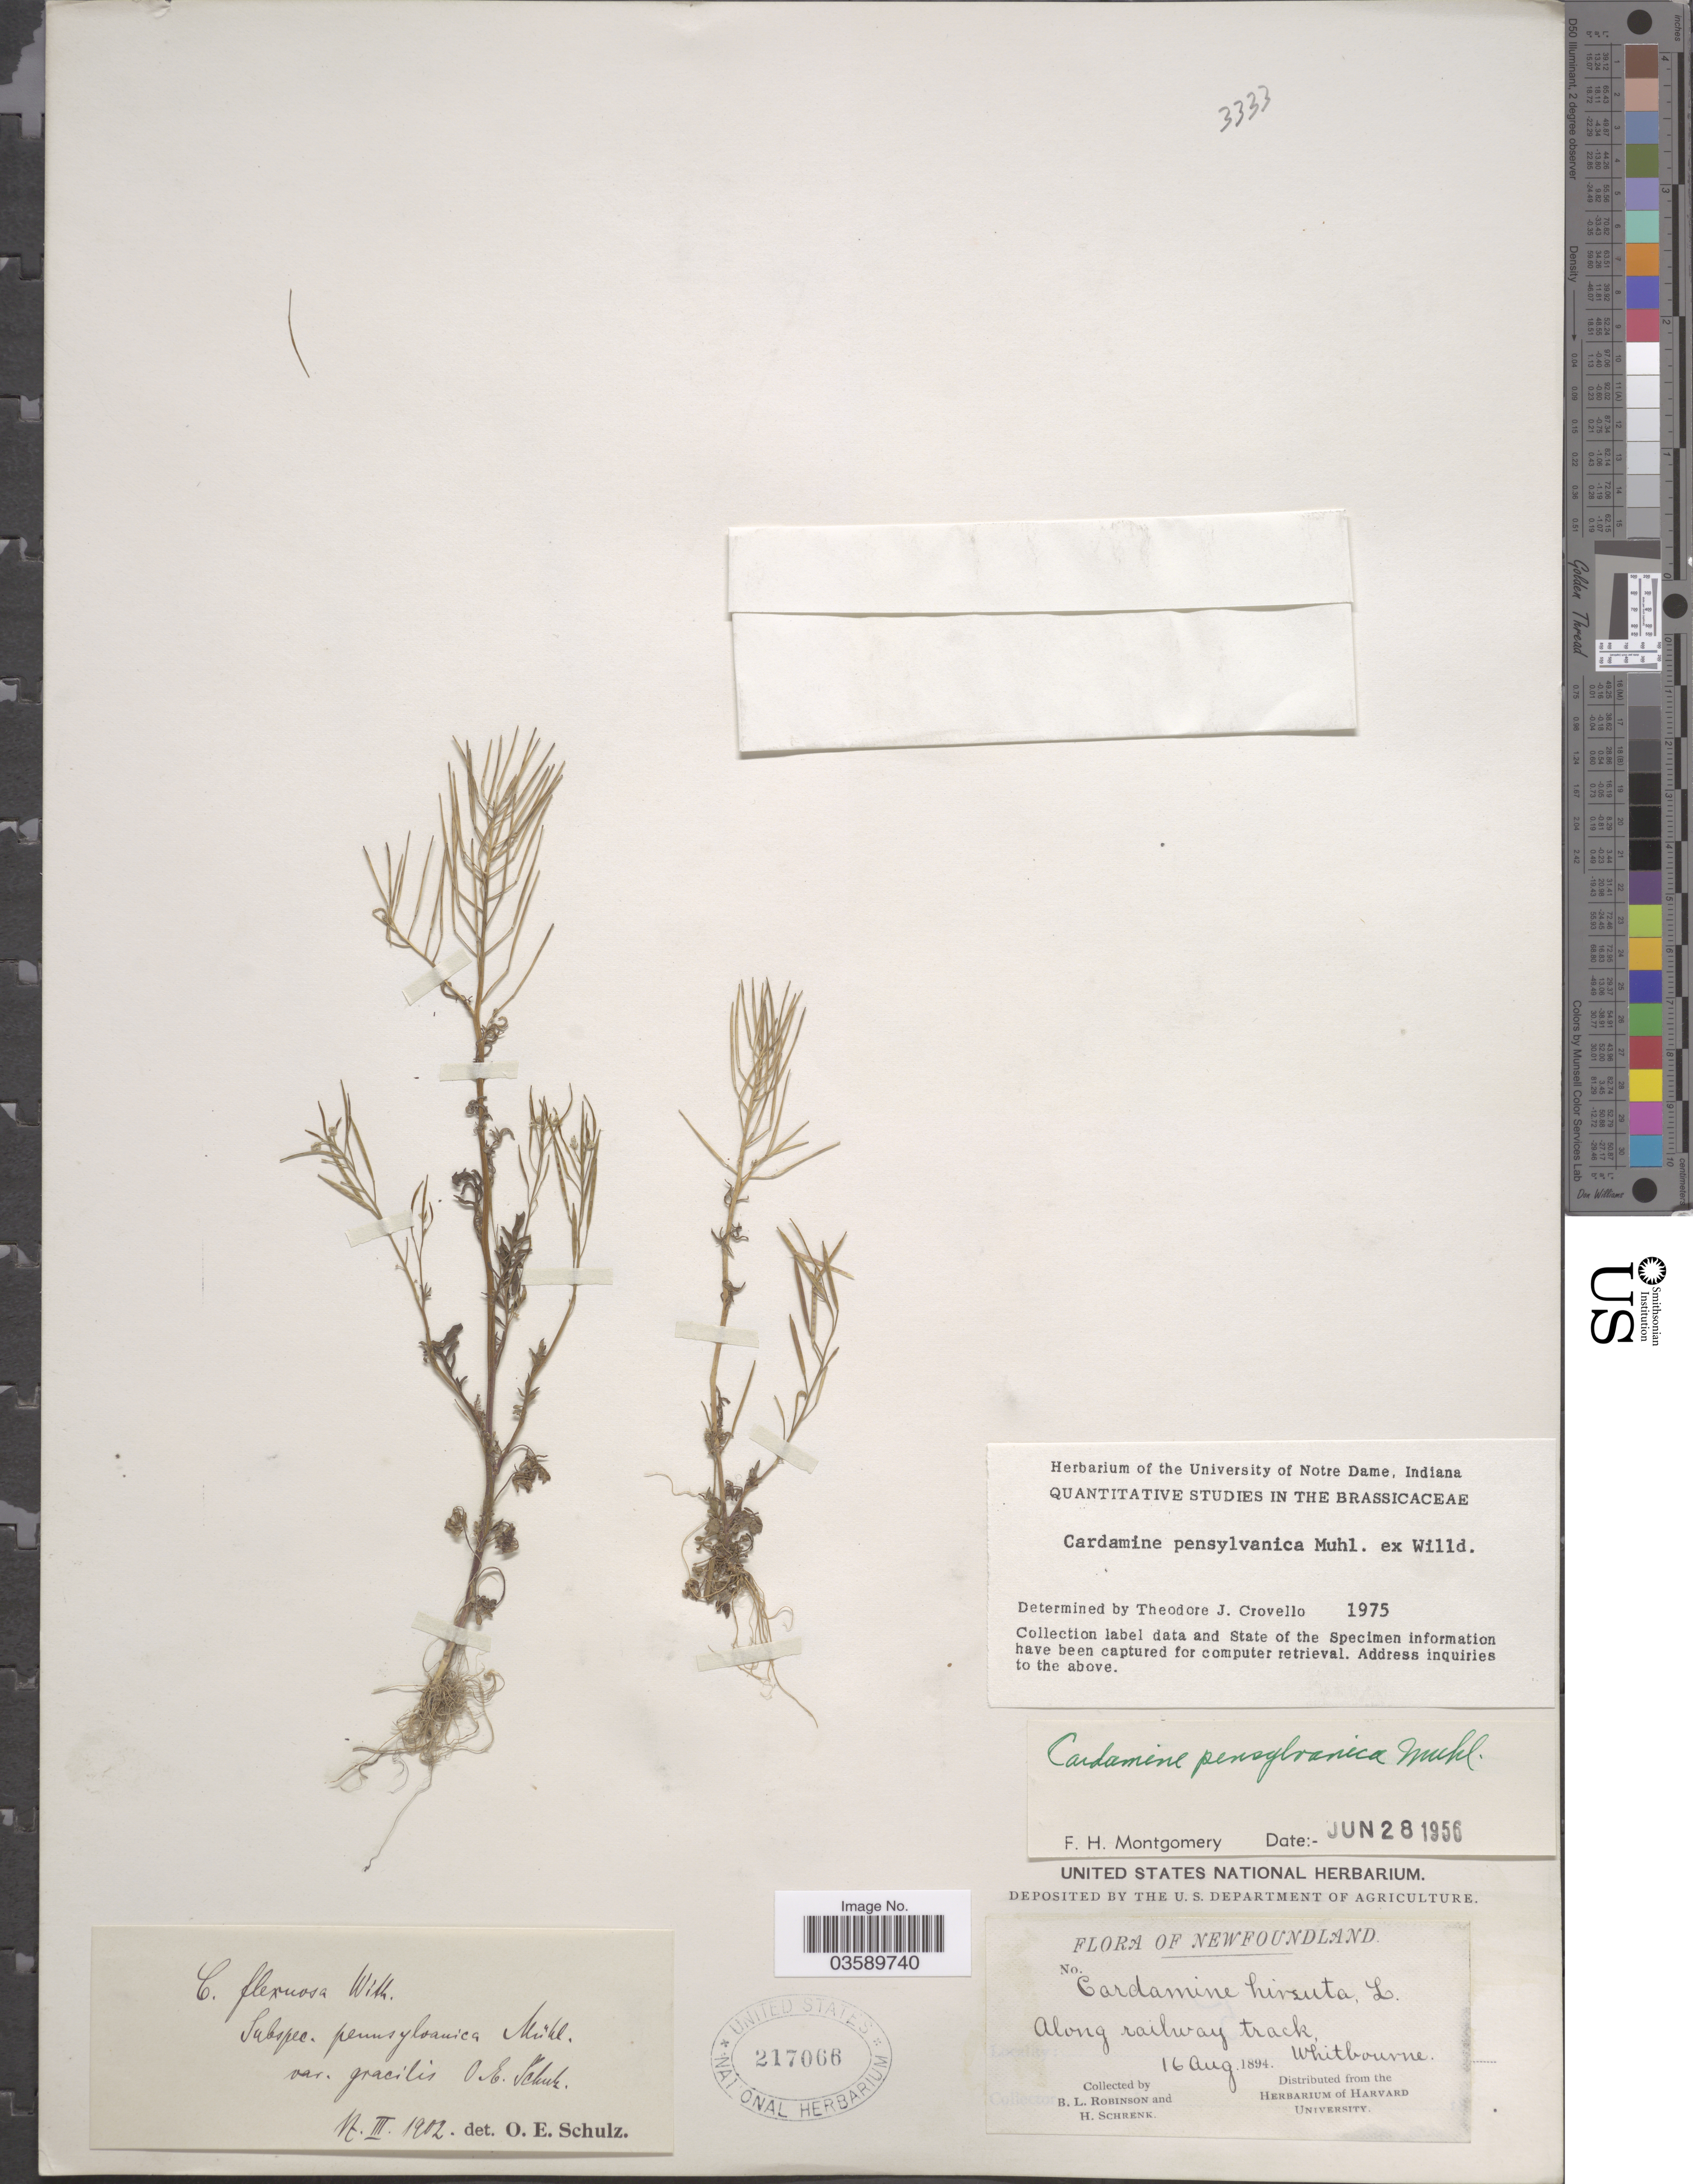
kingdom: Plantae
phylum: Tracheophyta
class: Magnoliopsida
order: Brassicales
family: Brassicaceae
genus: Cardamine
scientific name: Cardamine pensylvanica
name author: Muhl. ex Willd.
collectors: B. L. Robinson & H. Schrenk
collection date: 1894-08-16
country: Canada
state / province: Newfoundland and Labrador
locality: Along railway track, Whitbourne.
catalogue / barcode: US 217066